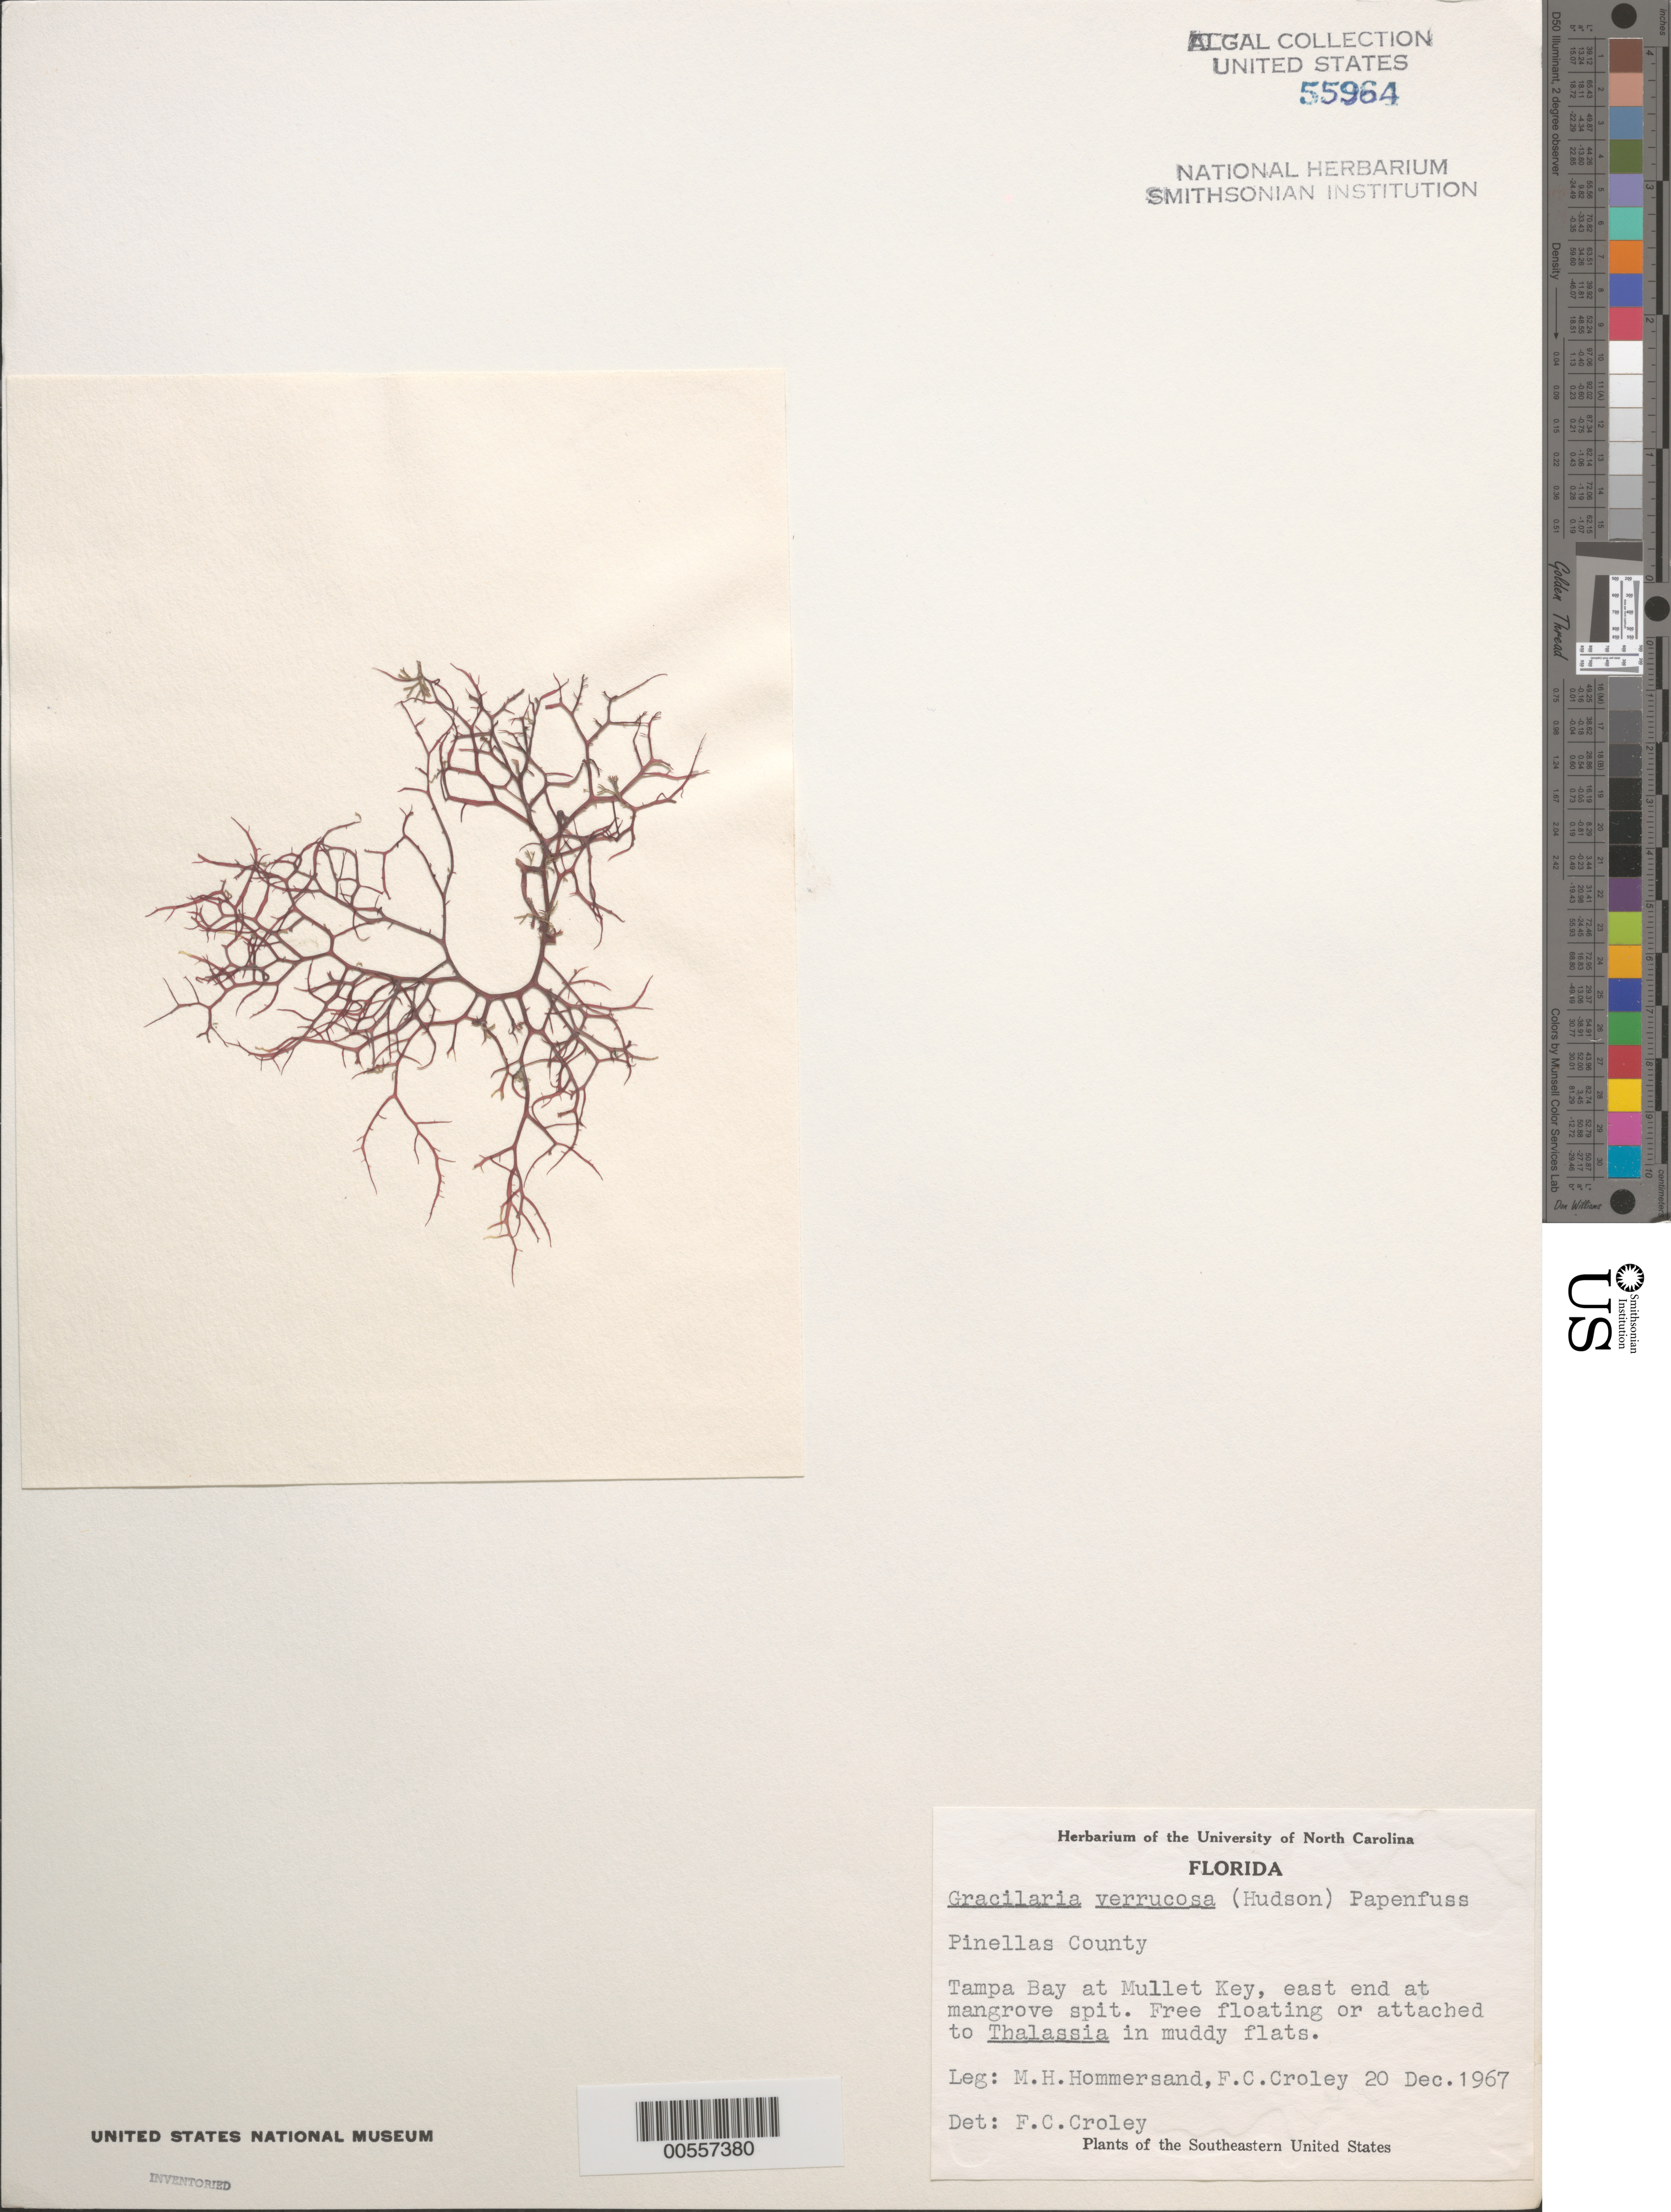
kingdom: Plantae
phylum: Rhodophyta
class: Florideophyceae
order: Gracilariales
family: Gracilariaceae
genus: Gracilariopsis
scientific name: Gracilariopsis longissima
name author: (S.G. Gmel.) Steentoft et al.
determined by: Algae name updating Project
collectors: M. H. Hommersand & F. C. Croley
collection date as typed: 20 Dec 1967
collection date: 1967-12-20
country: United States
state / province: Florida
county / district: Pinellas County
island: Mullet Key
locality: Tampa Bay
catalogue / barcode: US 55964